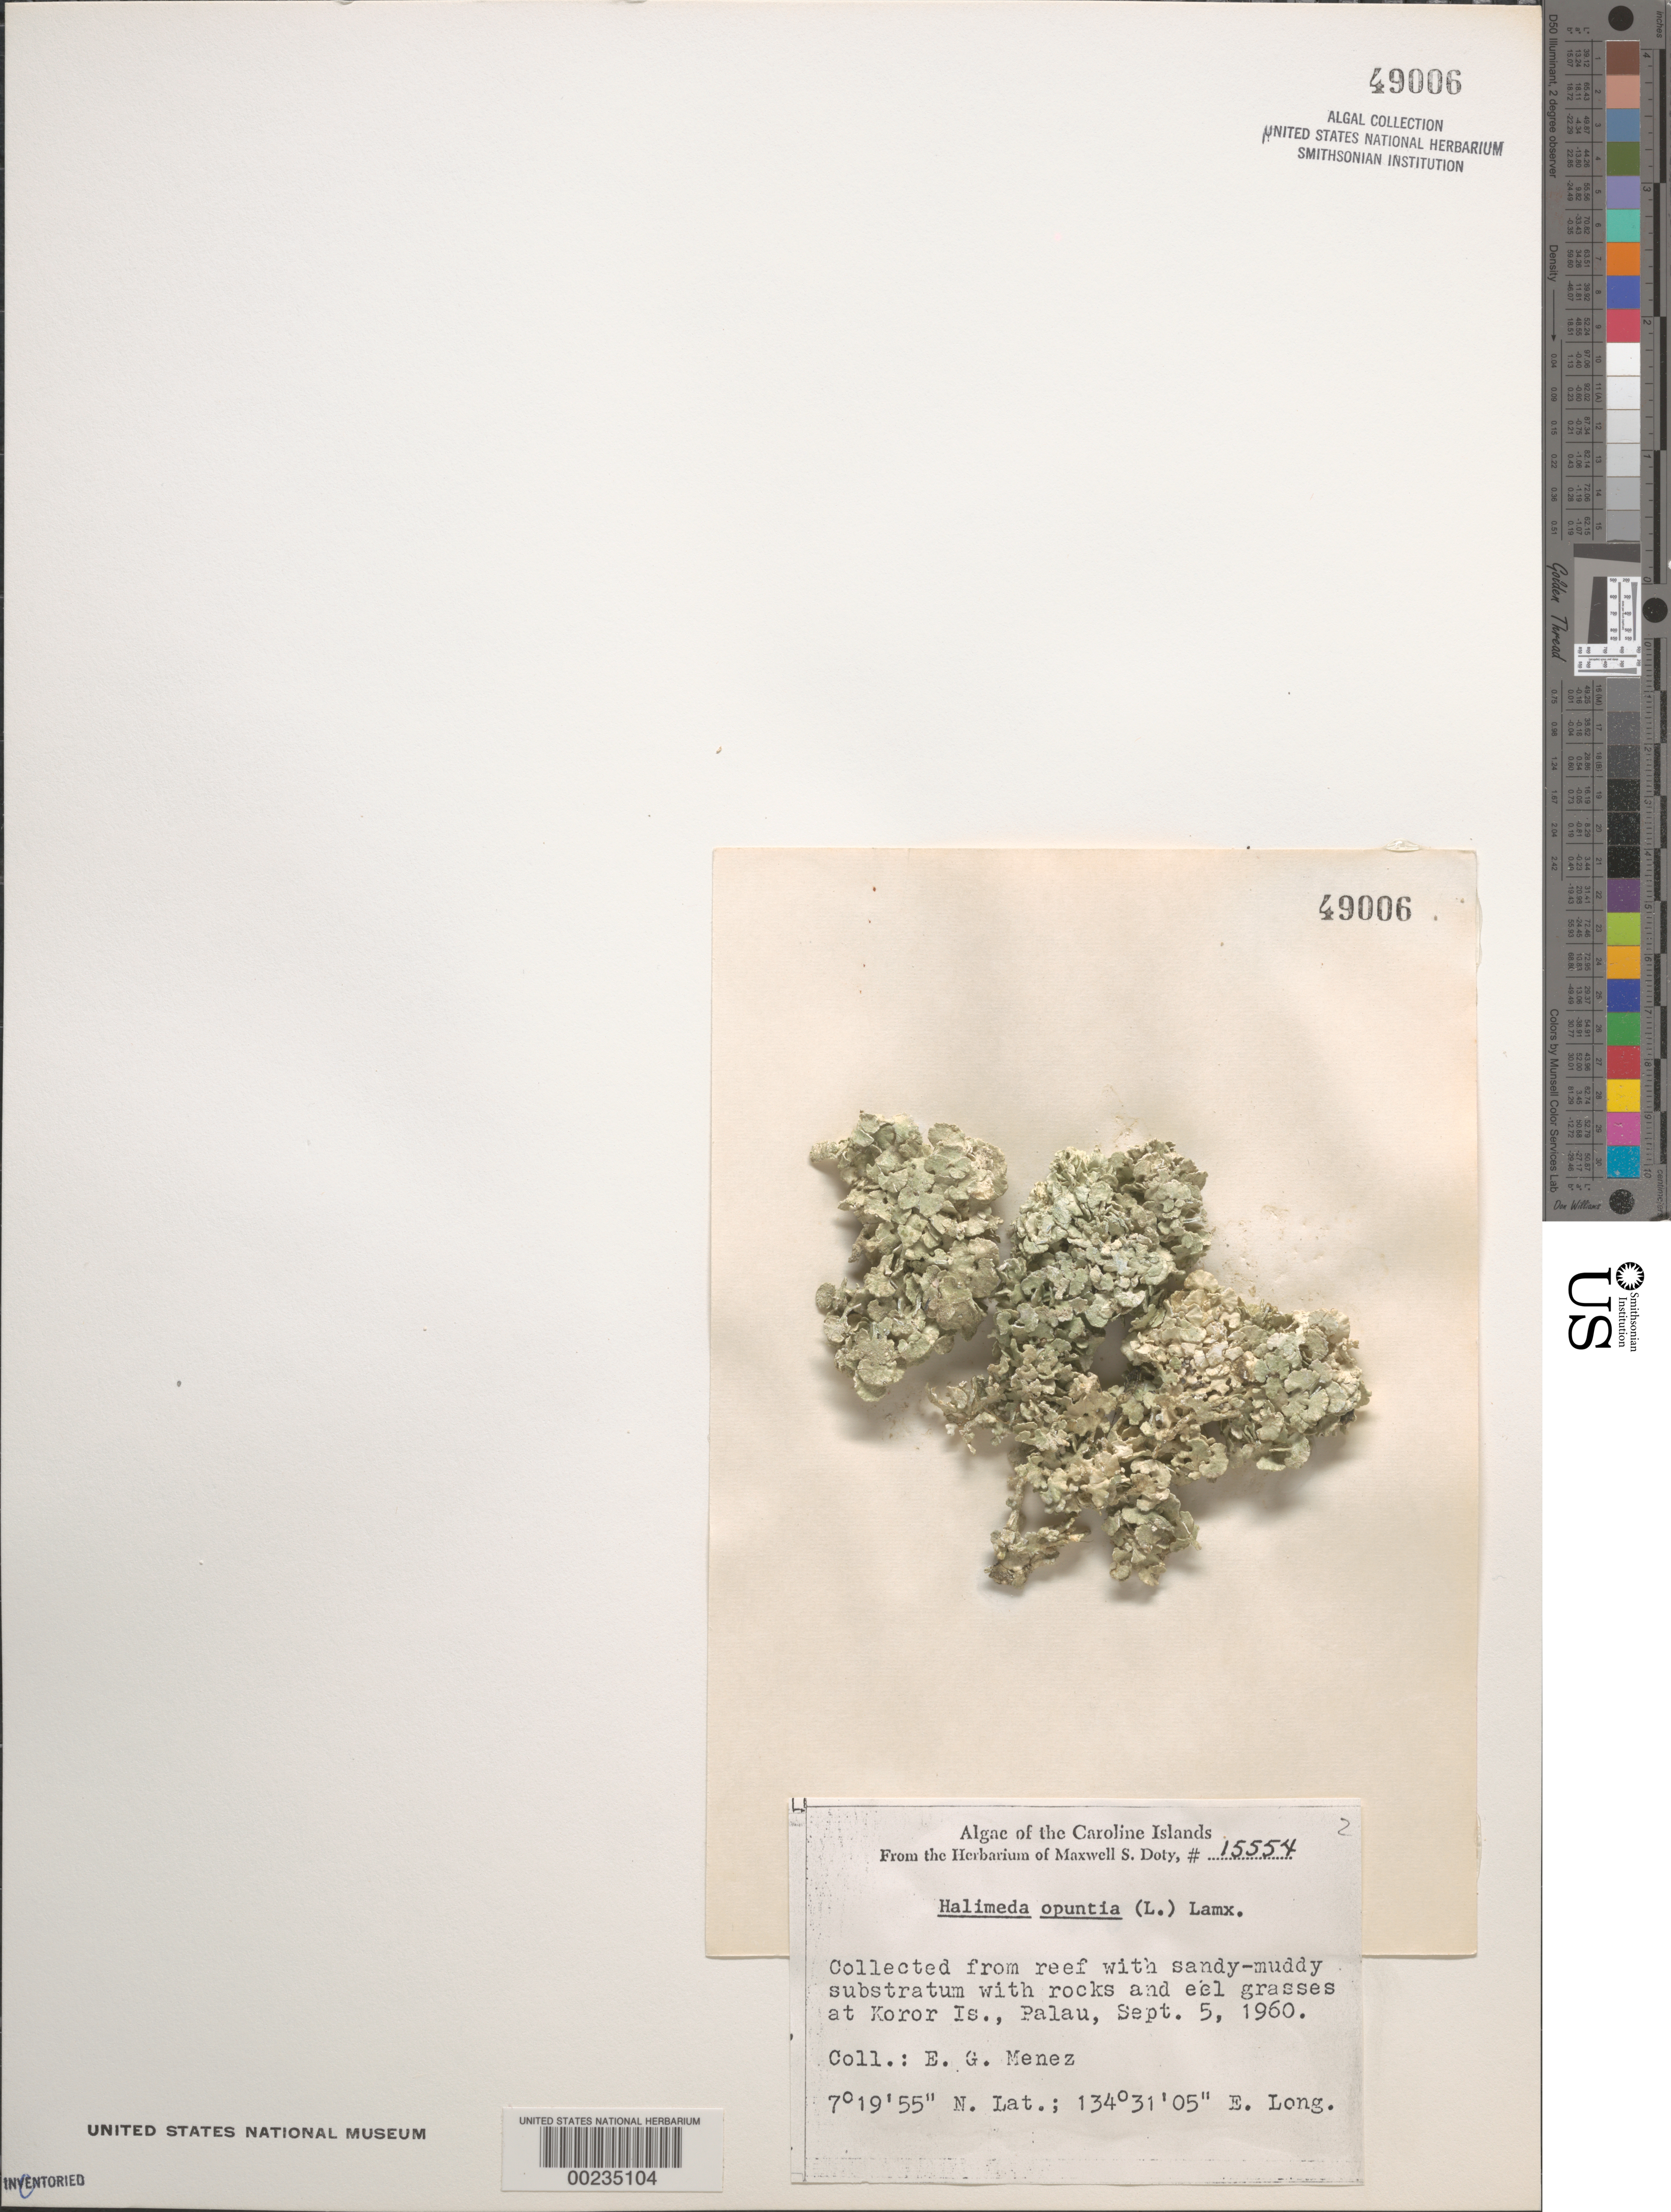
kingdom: Plantae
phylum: Chlorophyta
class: Ulvophyceae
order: Bryopsidales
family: Halimedaceae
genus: Halimeda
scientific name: Halimeda opuntia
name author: (L.) J.V.Lamouroux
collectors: Meñez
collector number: MSD 15554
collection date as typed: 05 Sep 1960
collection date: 1960-09-05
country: Palau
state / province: Koror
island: Oreor (Koror)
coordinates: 7 19' 55" N, 134 31' 05" E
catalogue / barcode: US 49006